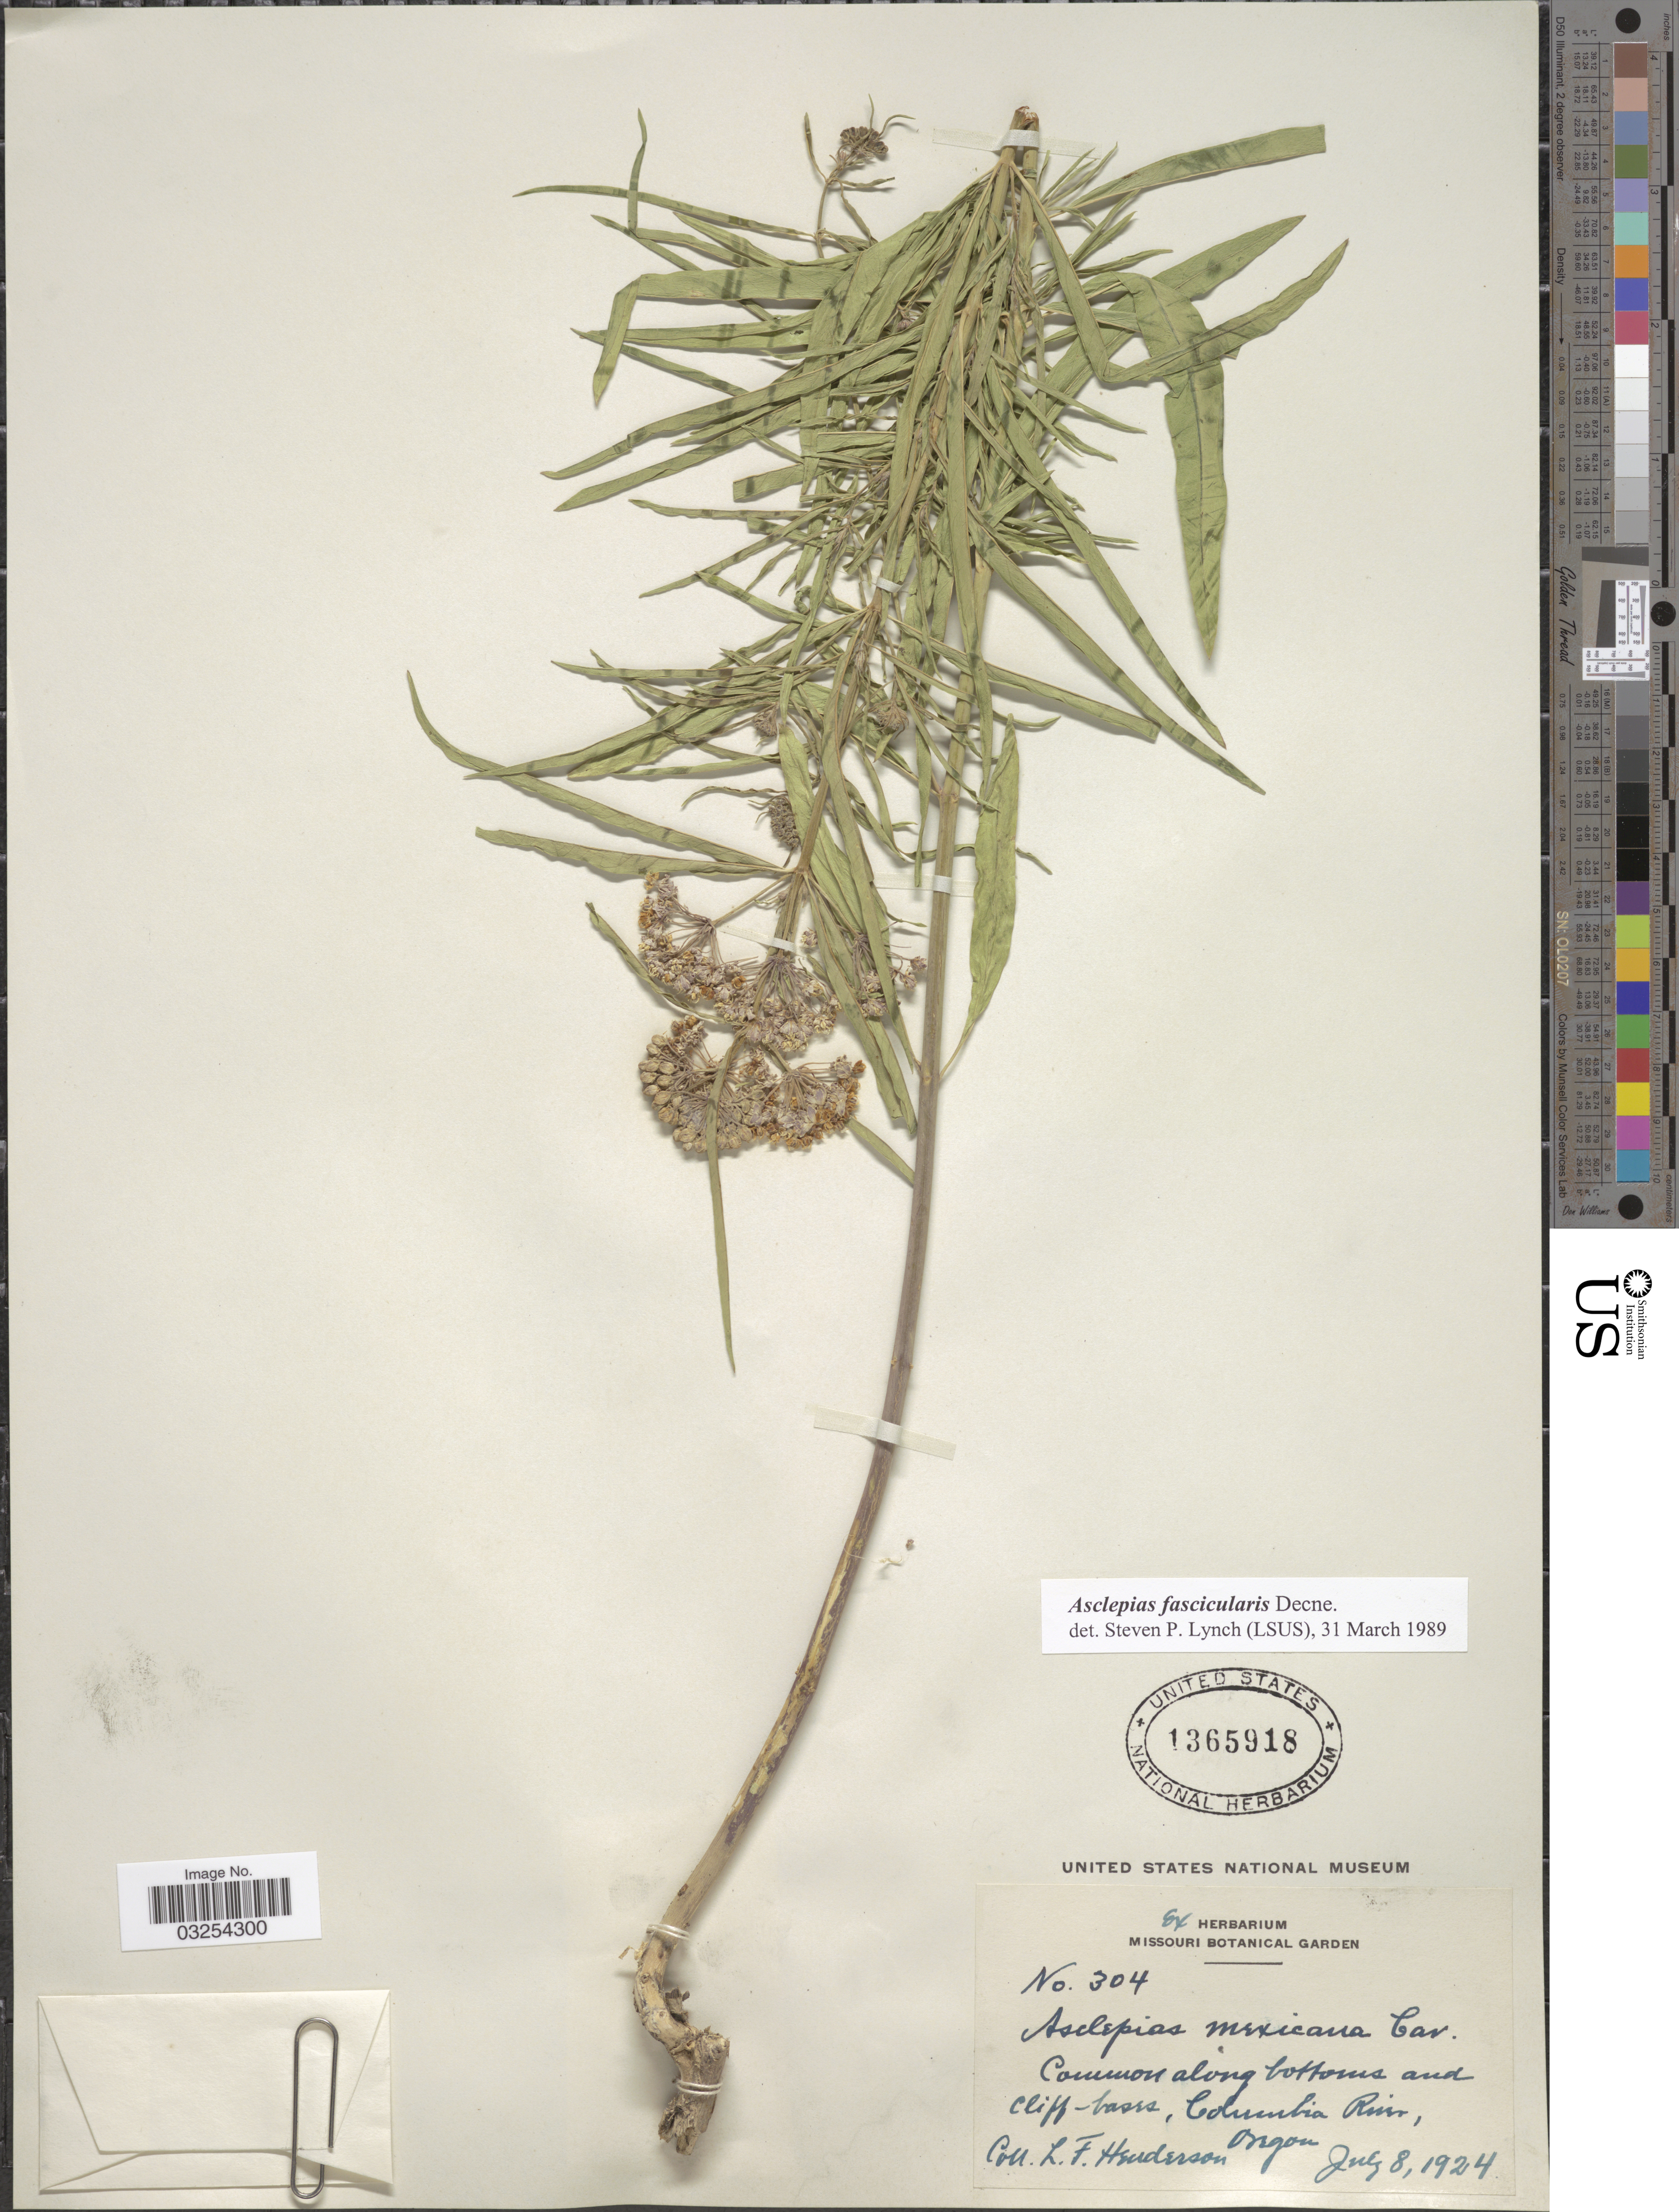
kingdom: Plantae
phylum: Tracheophyta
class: Magnoliopsida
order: Gentianales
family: Apocynaceae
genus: Asclepias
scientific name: Asclepias fascicularis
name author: Decne.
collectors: L. Henderson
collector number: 304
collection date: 1924-07-08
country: United States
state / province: Oregon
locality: Columbia River.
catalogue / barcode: US 1365918